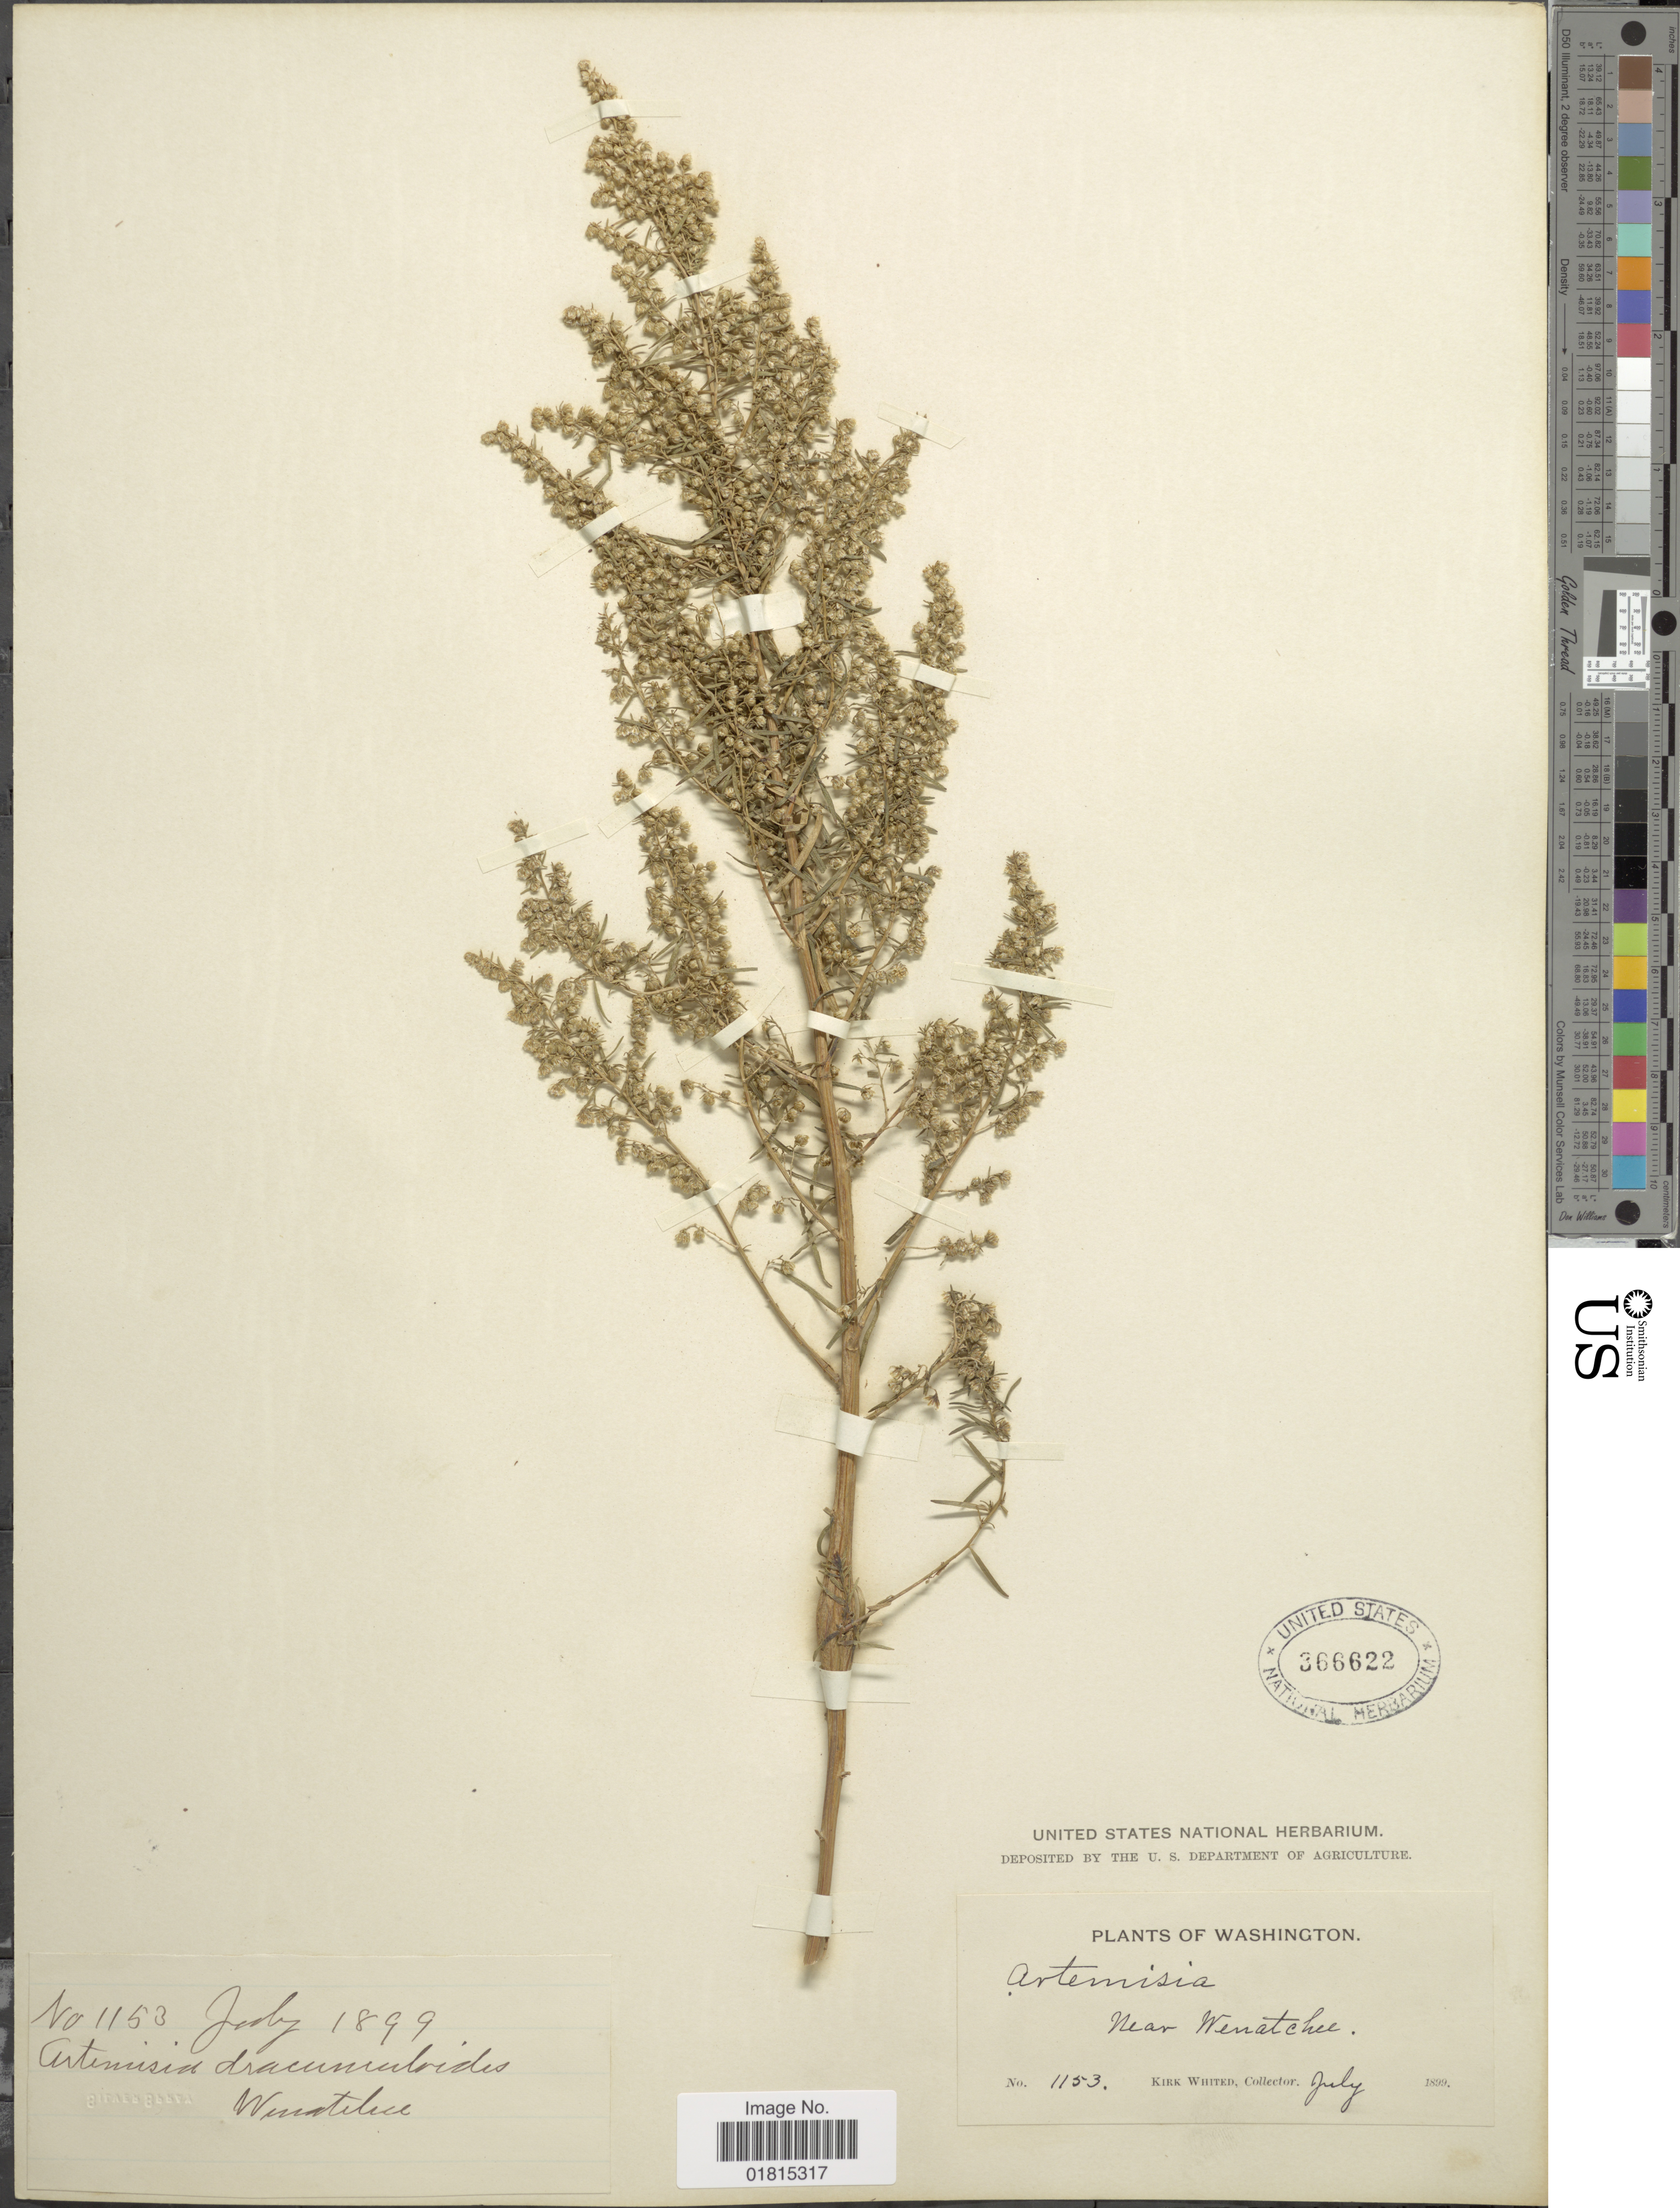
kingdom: Plantae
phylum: Tracheophyta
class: Magnoliopsida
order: Asterales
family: Asteraceae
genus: Artemisia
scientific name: Artemisia dracunculoides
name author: Pursh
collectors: K. Whited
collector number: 1153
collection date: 1899-07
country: United States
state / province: Washington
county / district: Chelan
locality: Near Wenatchee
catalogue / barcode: US 366622